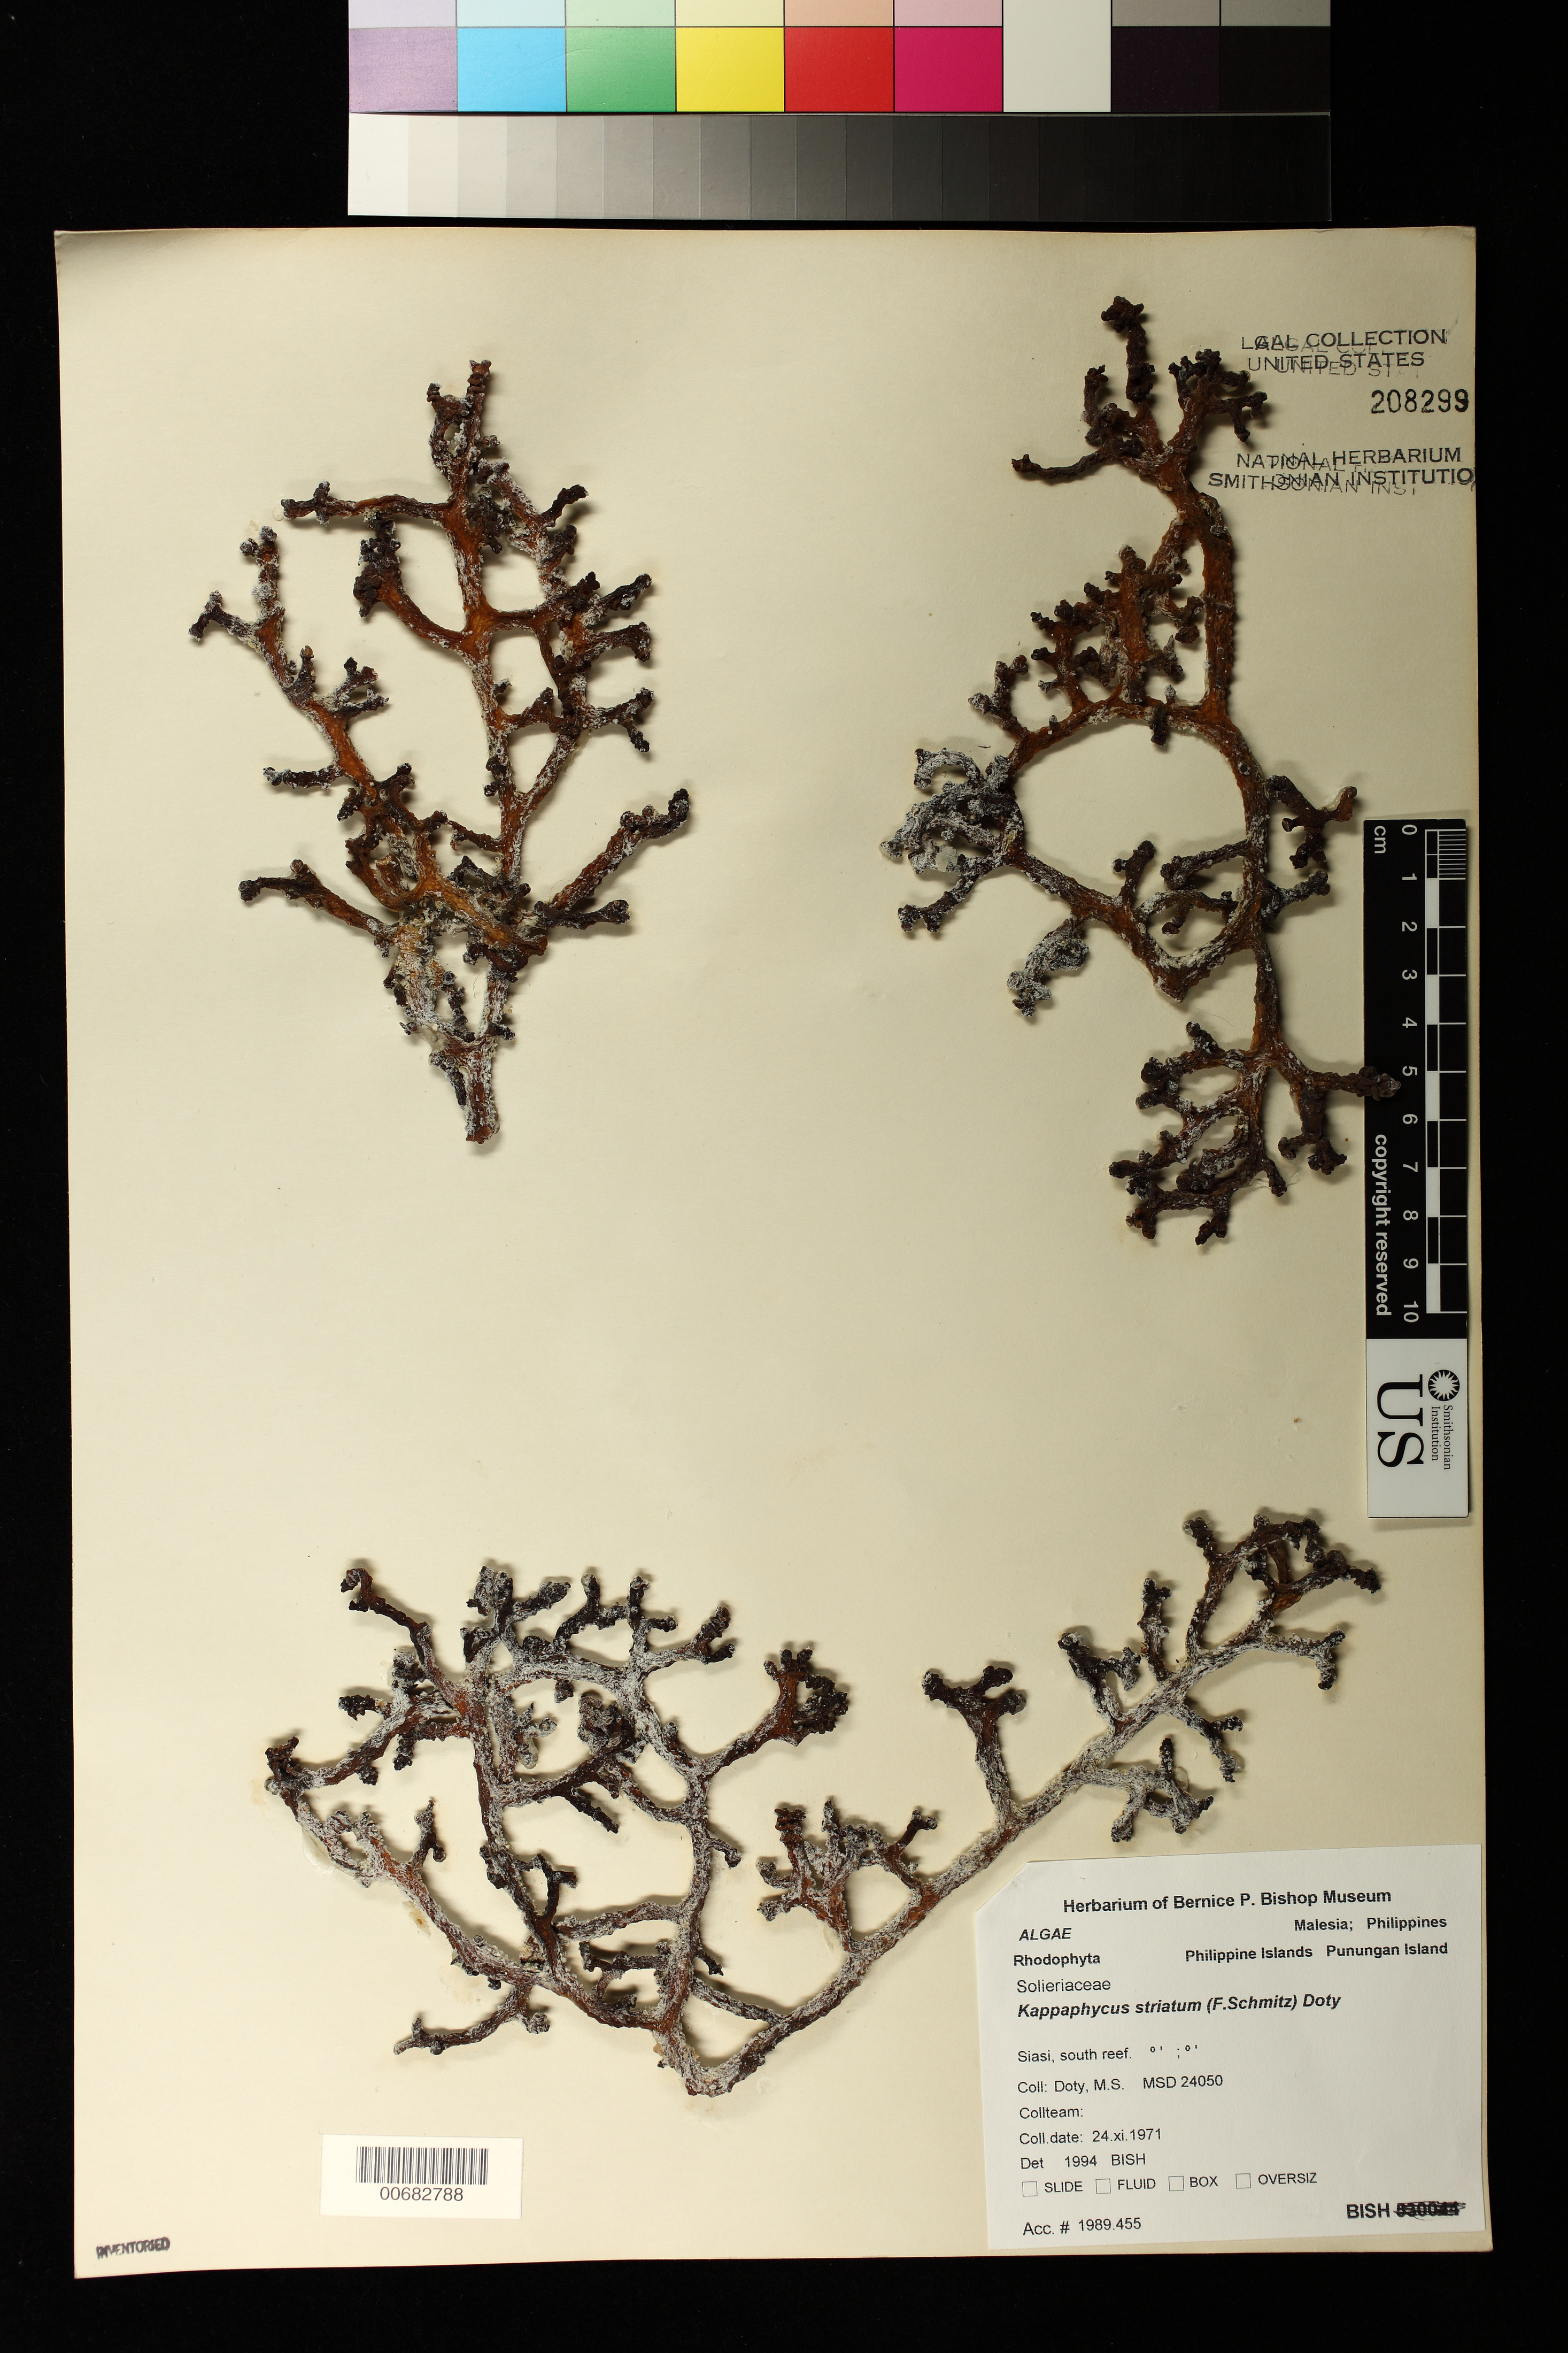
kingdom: Plantae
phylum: Rhodophyta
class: Florideophyceae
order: Gigartinales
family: Solieriaceae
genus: Kappaphycus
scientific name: Kappaphycus striatum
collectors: M. S. Doty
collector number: MSD 24050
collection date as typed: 24 Nov 1971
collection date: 1971-11-24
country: Philippines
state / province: Muslim Mindanao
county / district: Sulu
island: Punungan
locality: Siasi, south reef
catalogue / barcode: US 208299